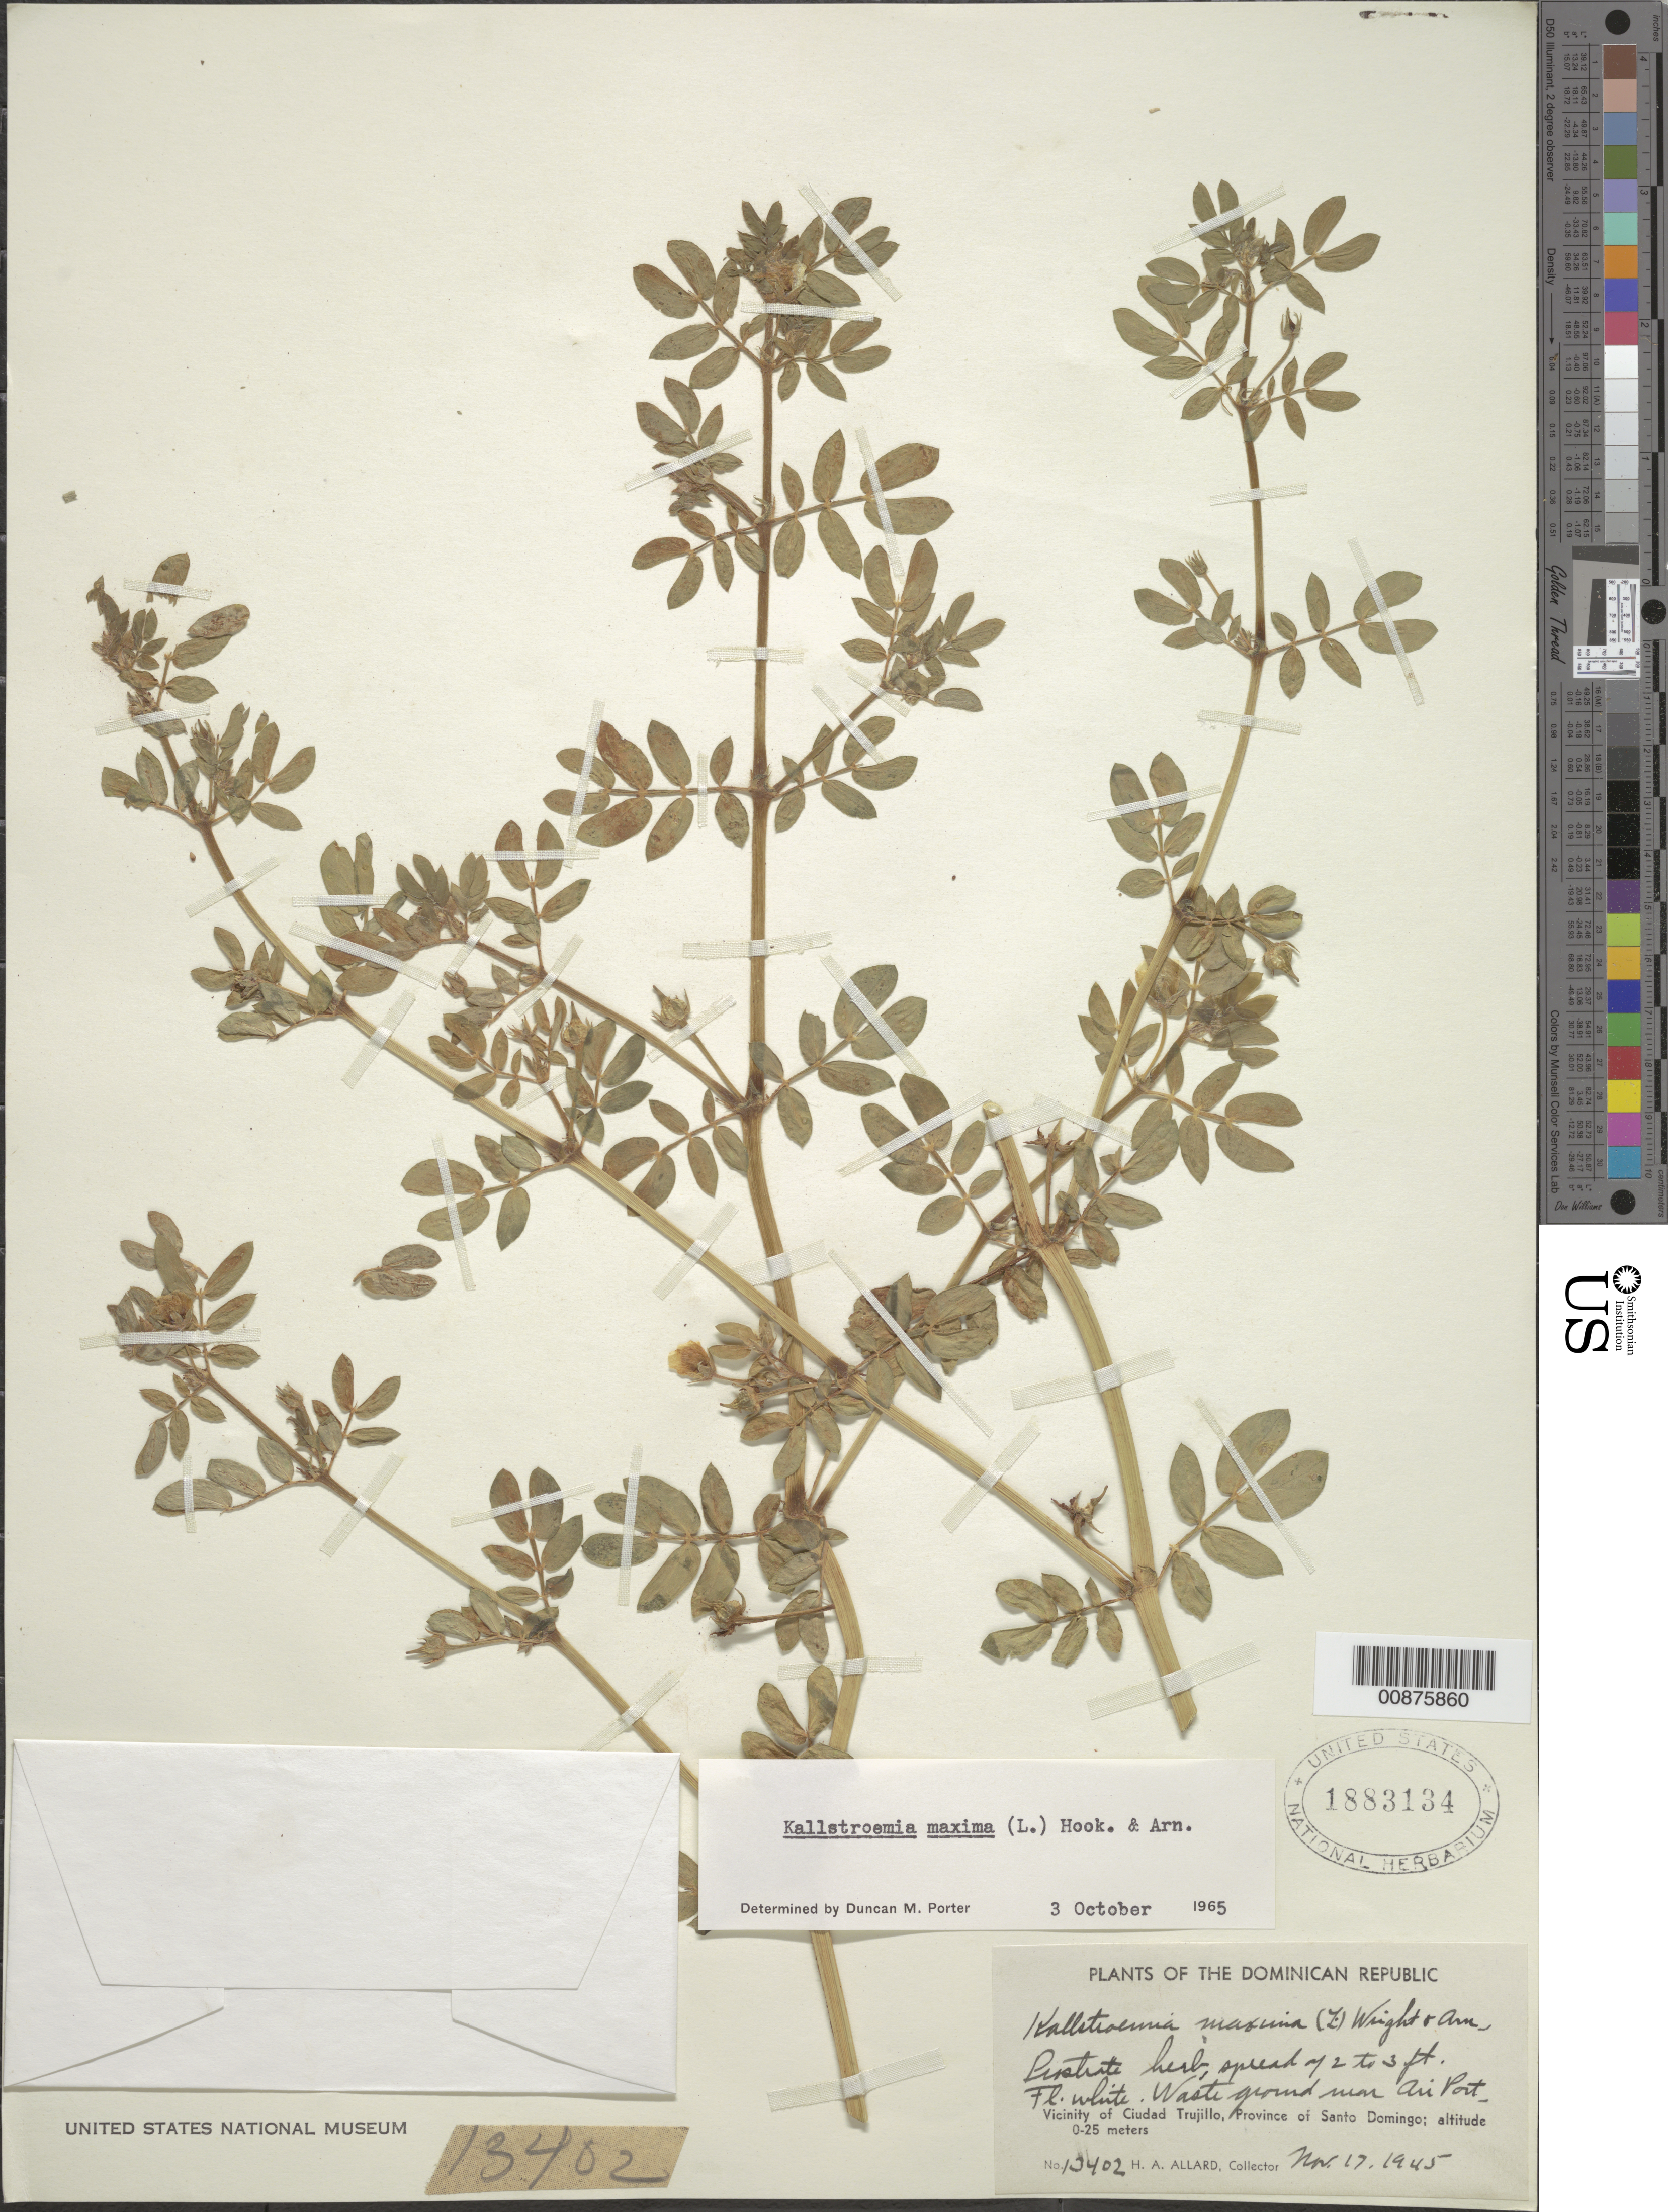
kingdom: Plantae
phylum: Tracheophyta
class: Magnoliopsida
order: Zygophyllales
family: Zygophyllaceae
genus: Kallstroemia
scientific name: Kallstroemia maxima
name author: (L.) Hook. & Arn.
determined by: Porter, D. M.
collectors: H. A. Allard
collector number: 13402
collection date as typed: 17 Nov 1945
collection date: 1945-11-17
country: Dominican Republic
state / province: Distrito Nacional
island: Hispaniola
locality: Vicinity of Santo Domingo City, near Ari Port (Airport ?)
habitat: Waste ground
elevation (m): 0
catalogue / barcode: US 1883134